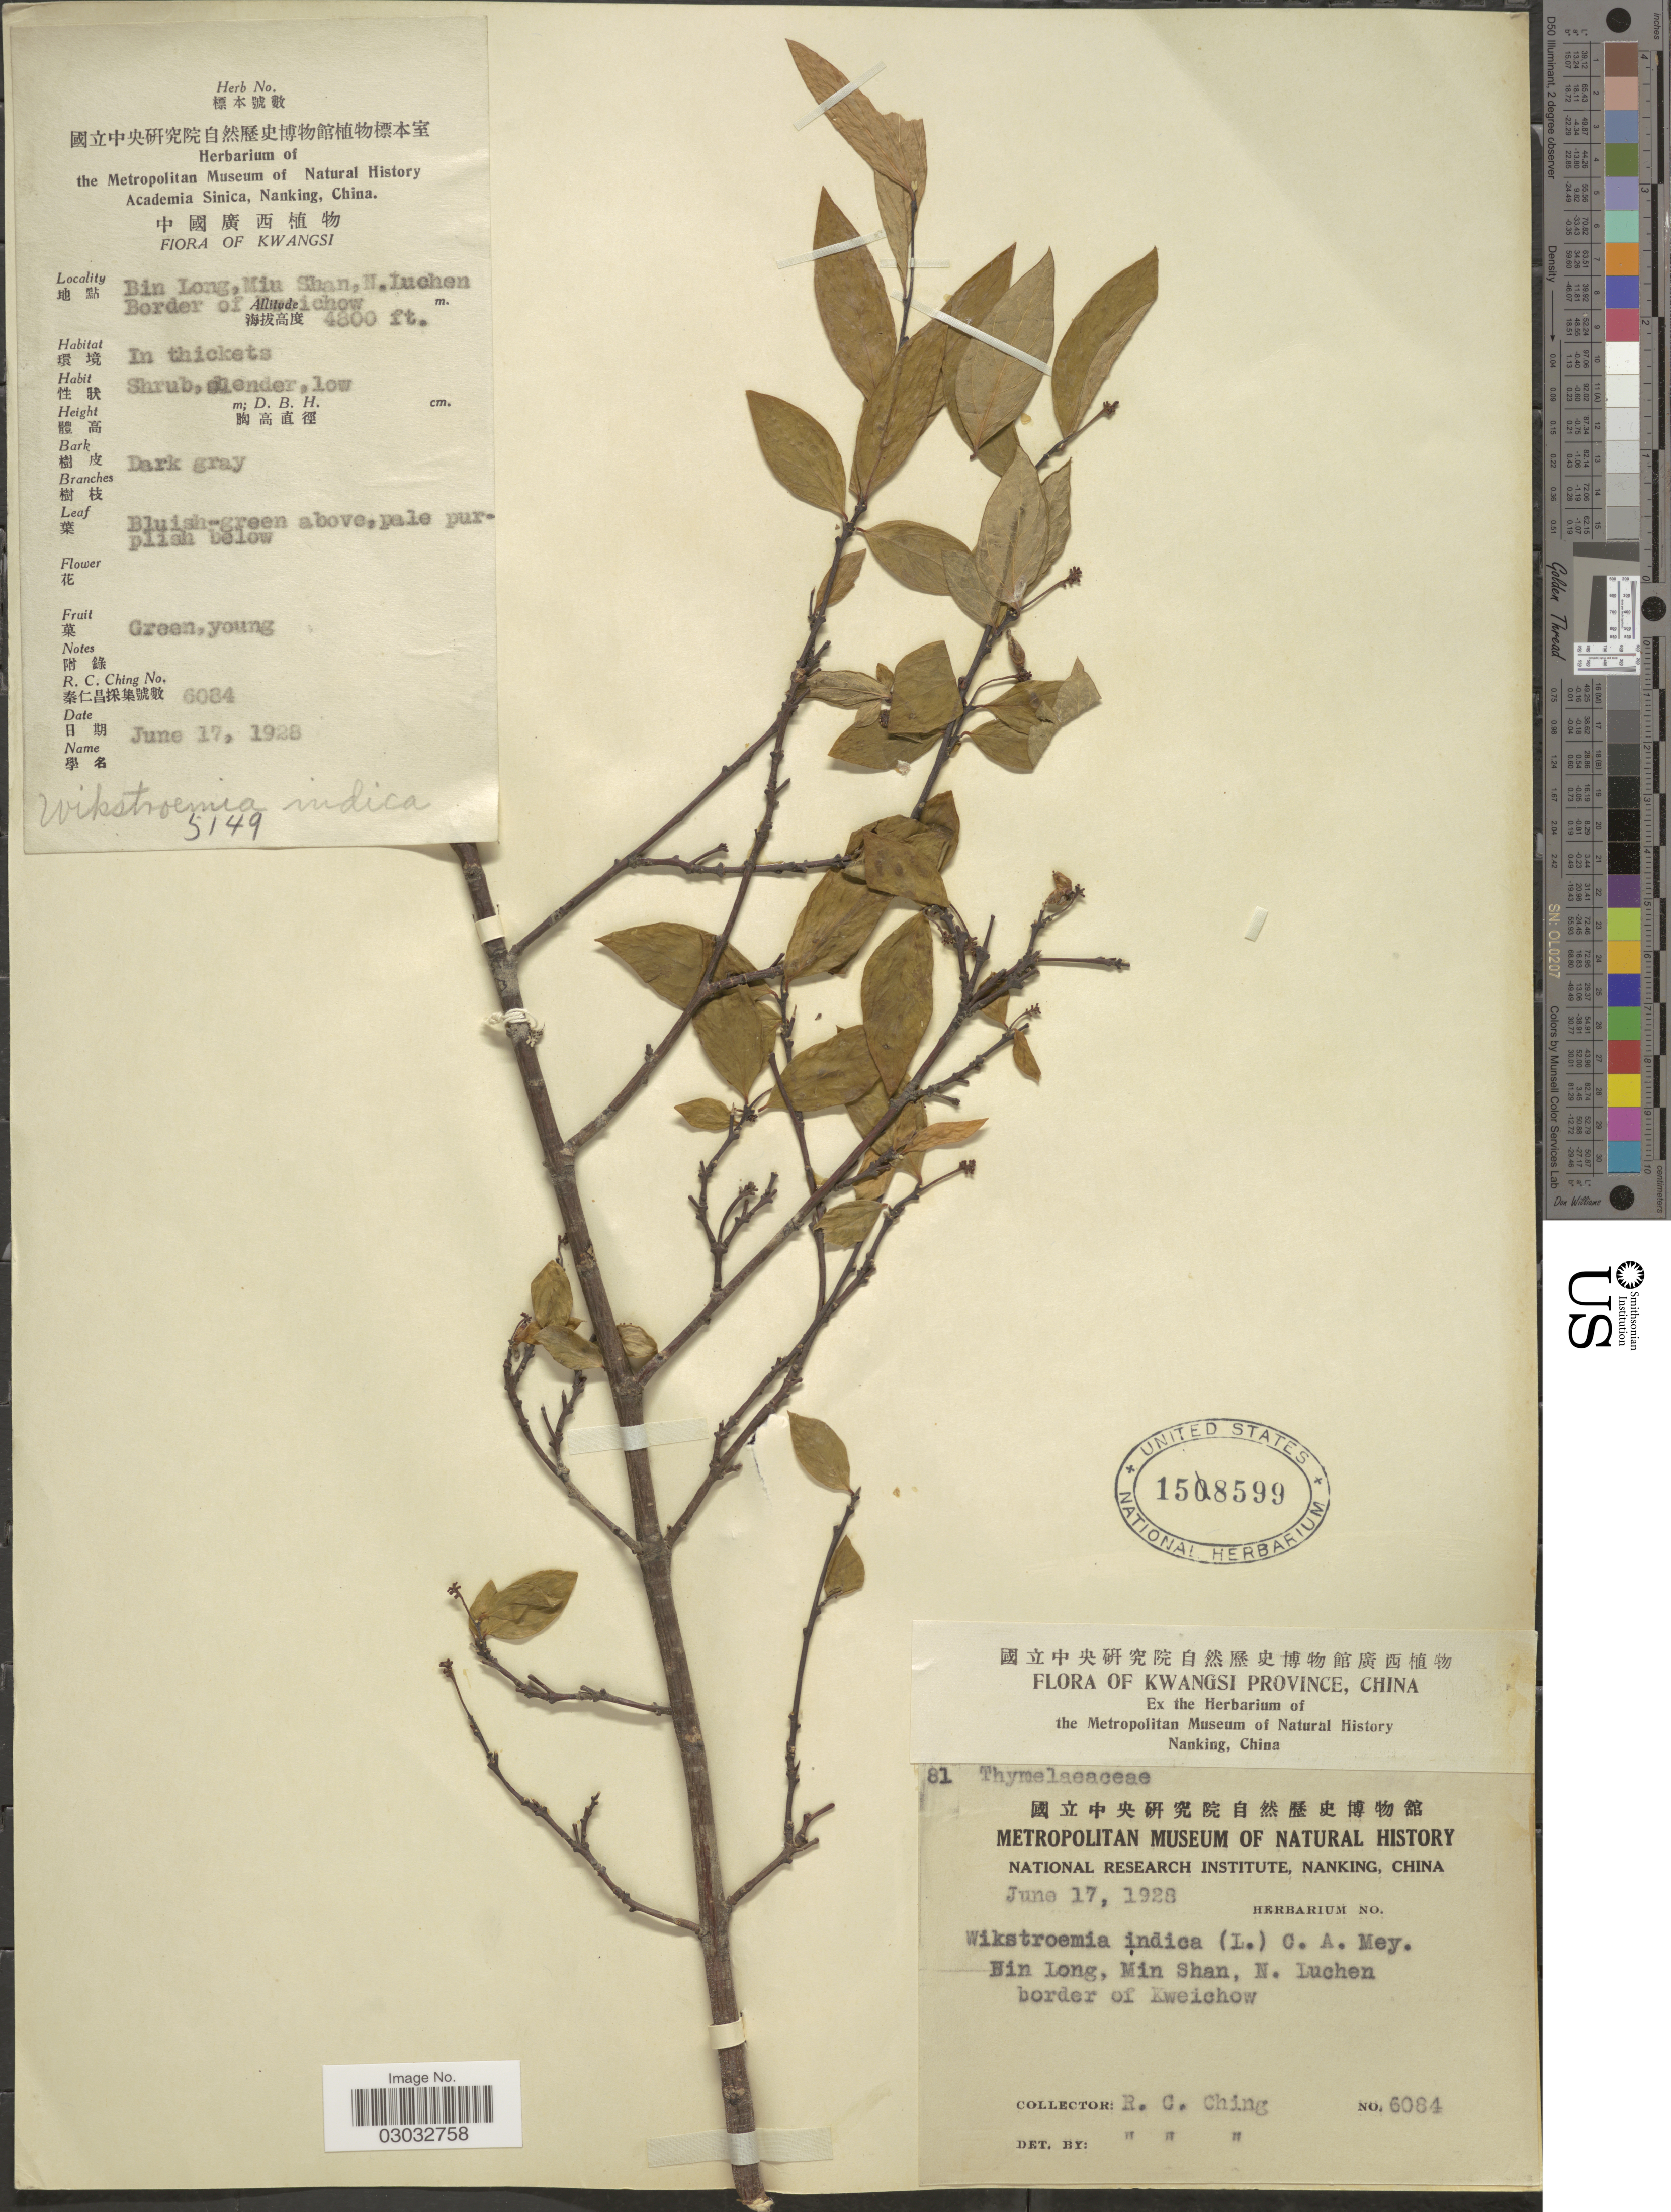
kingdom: Plantae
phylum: Tracheophyta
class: Magnoliopsida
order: Malvales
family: Thymelaeaceae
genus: Wikstroemia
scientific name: Wikstroemia indica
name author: (L.) C.A. Mey.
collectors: R. C. Ching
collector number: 6084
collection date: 1928-06-17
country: China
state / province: Guangxi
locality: Bin Long, Min Shan, N. Luchen, border of Kweichow, Kwangsi.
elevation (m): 1463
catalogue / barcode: US 1508599